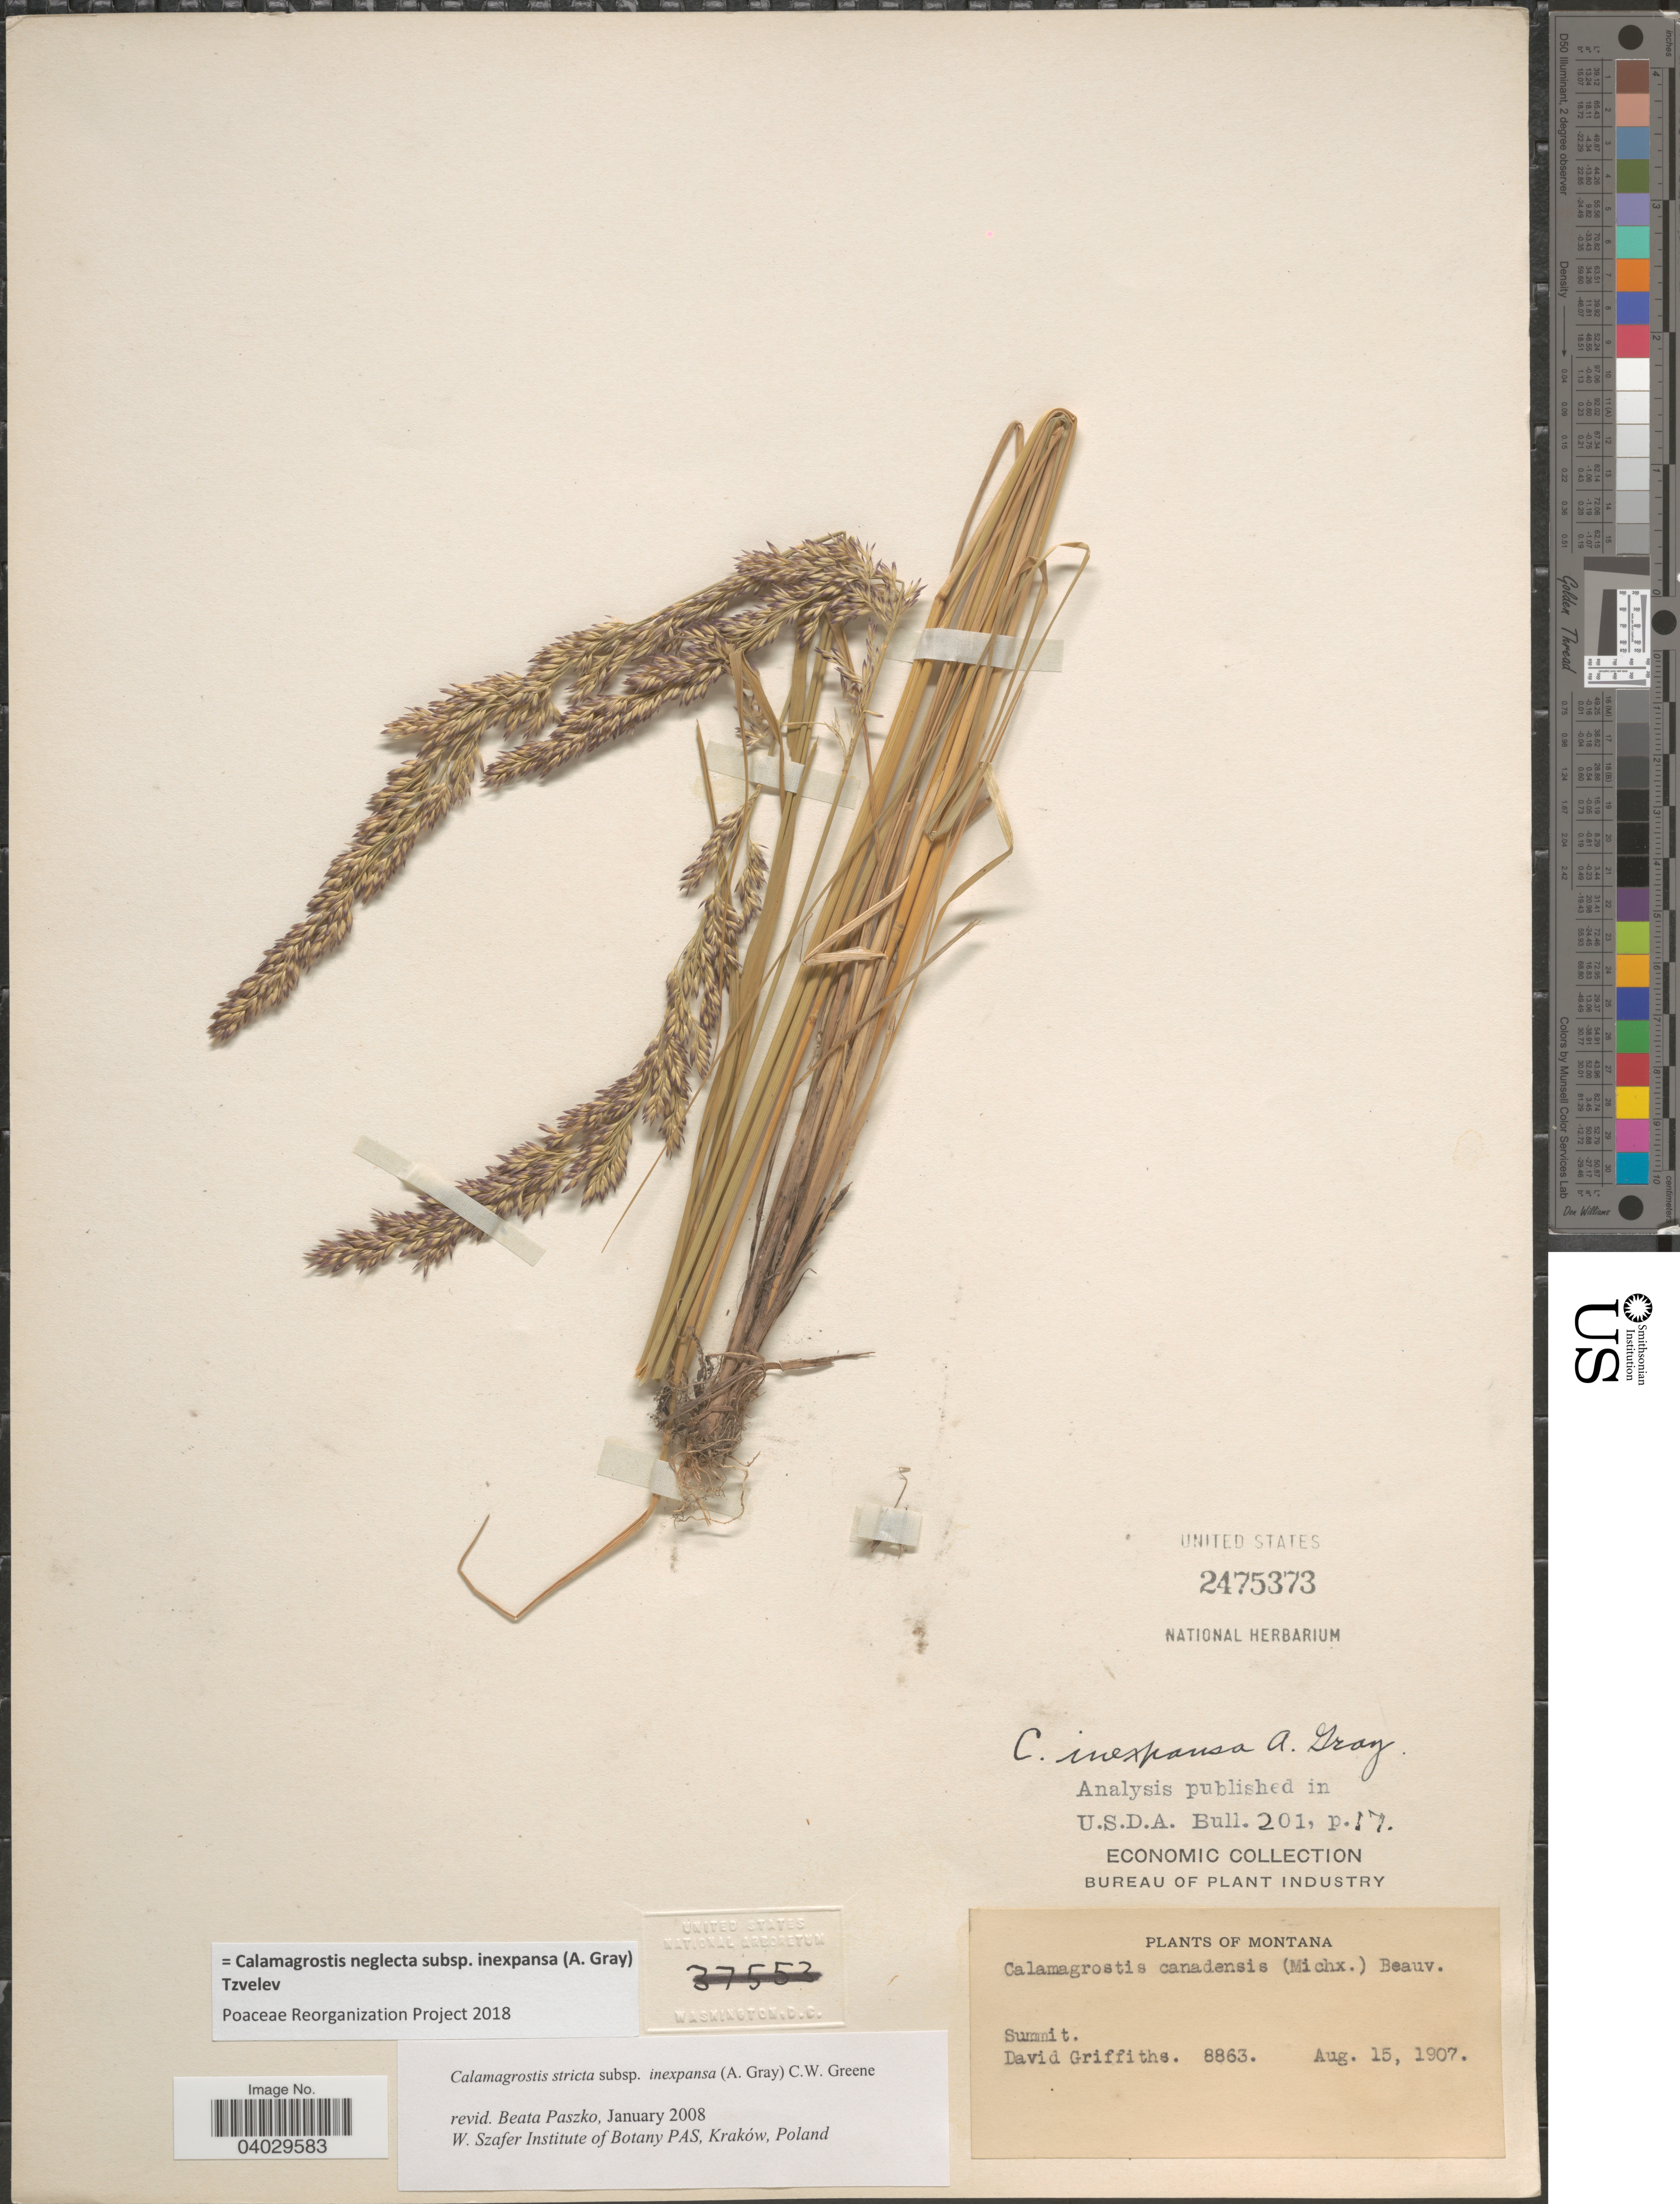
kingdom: Plantae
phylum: Tracheophyta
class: Liliopsida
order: Poales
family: Poaceae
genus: Calamagrostis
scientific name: Calamagrostis neglecta subsp. inexpansa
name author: (A. Gray) Tzvelev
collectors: D. Griffiths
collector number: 8863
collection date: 1907-08-15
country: United States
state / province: Montana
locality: Summit.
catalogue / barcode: US 2475373